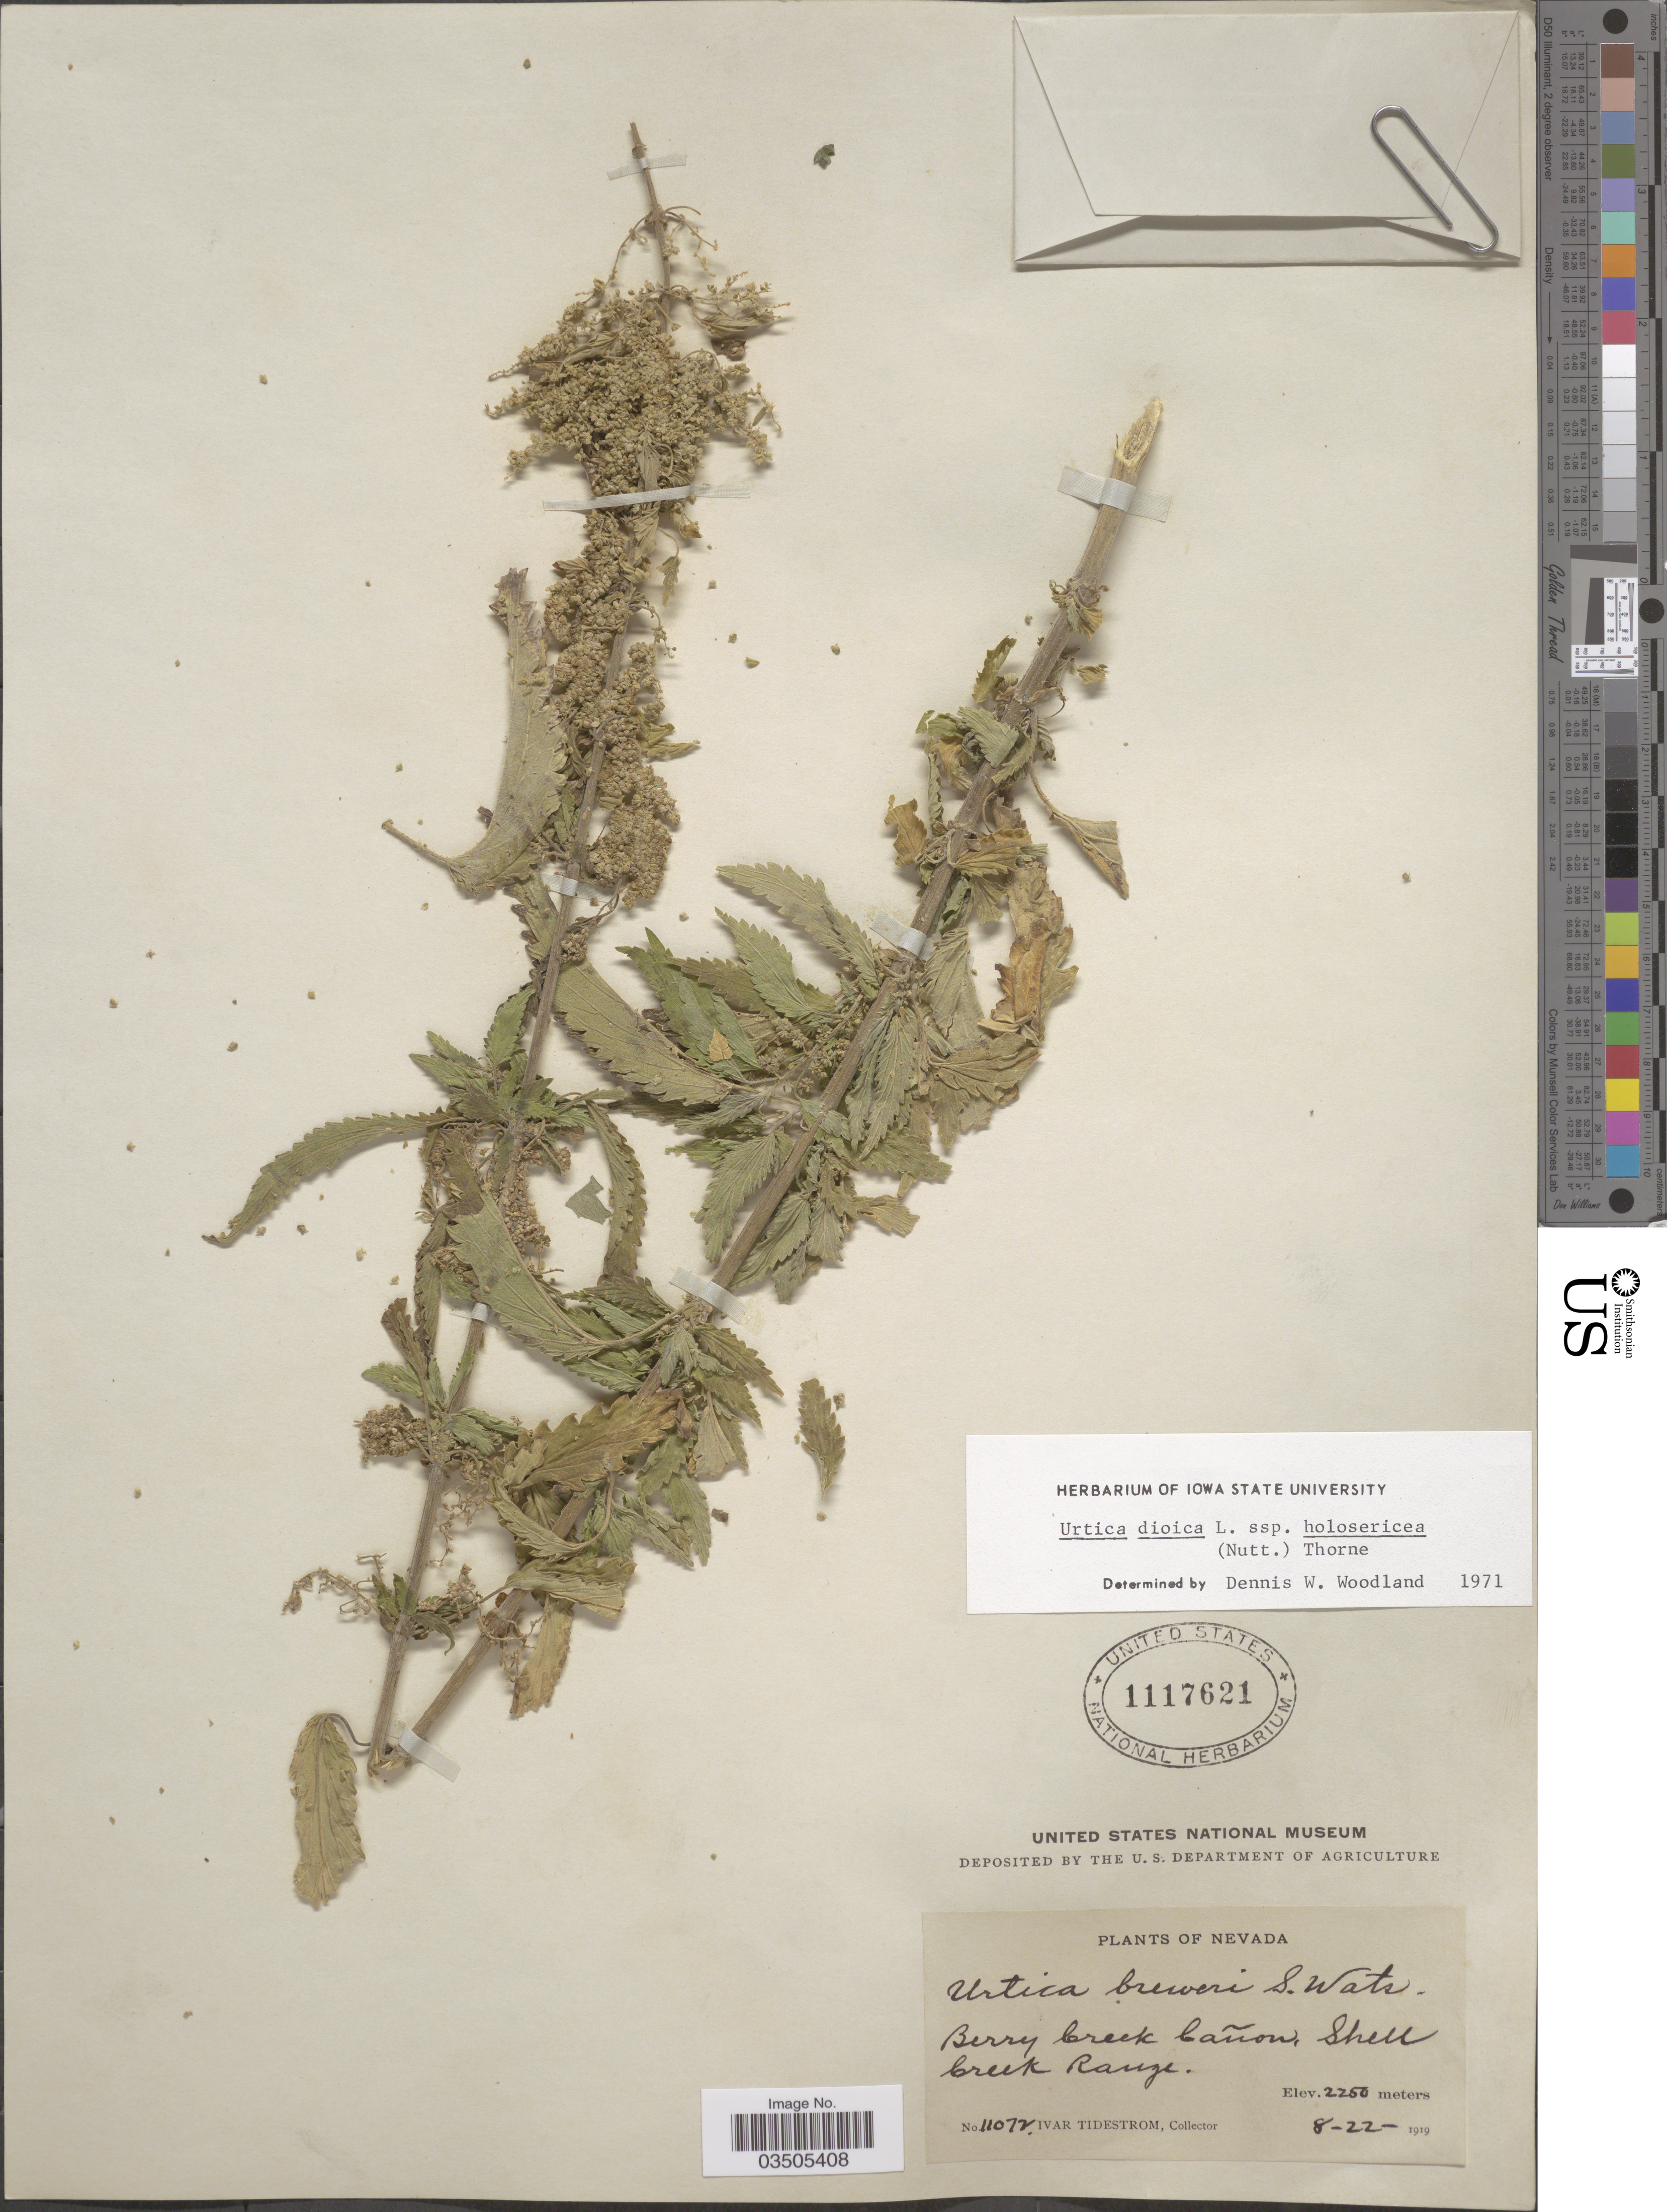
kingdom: Plantae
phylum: Tracheophyta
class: Magnoliopsida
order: Rosales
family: Urticaceae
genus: Urtica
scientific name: Urtica dioica subsp. holosericea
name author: (Nutt.) Thorne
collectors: I. F. Tidestrom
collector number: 11072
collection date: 1919-08-22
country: United States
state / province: Nevada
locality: Berry Creek Cañon, Shell Creek Range.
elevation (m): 2250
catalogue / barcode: US 1117621